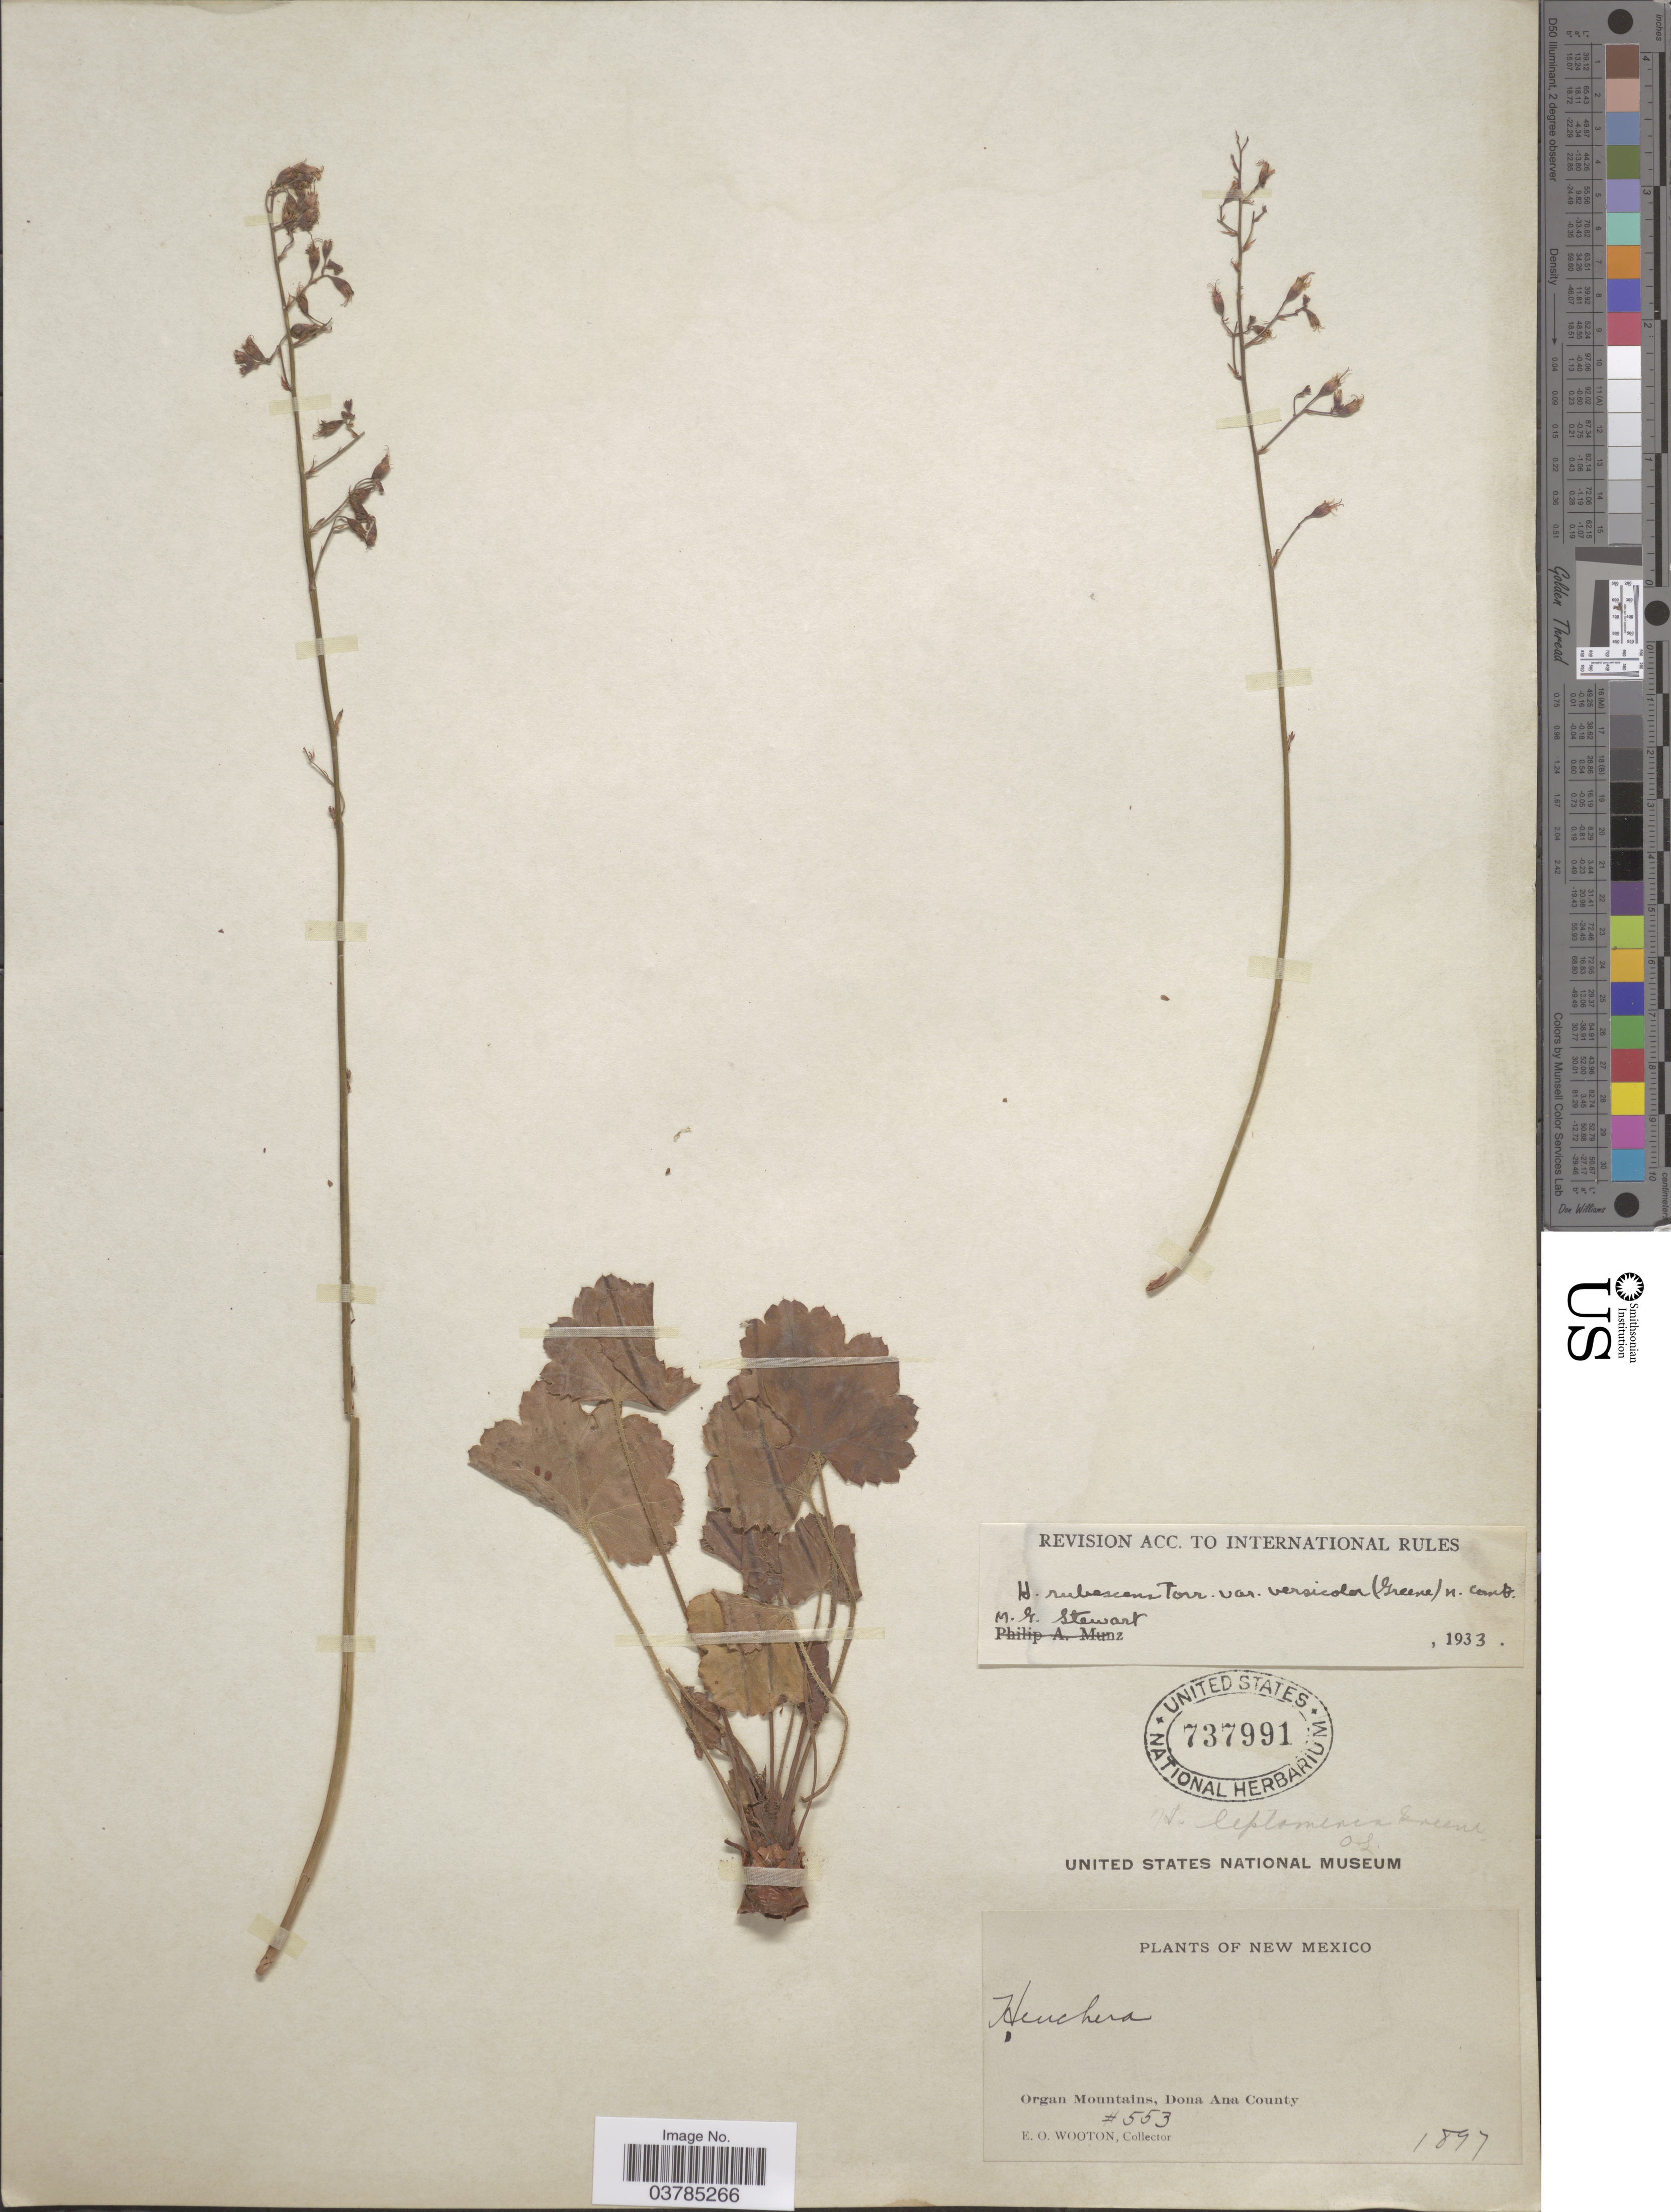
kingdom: Plantae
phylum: Tracheophyta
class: Magnoliopsida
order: Saxifragales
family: Saxifragaceae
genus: Heuchera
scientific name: Heuchera versicolor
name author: Greene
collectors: E. O. Wooton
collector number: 553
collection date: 1897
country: United States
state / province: New Mexico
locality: Organ Mountains, Dona Ana County.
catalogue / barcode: US 737991